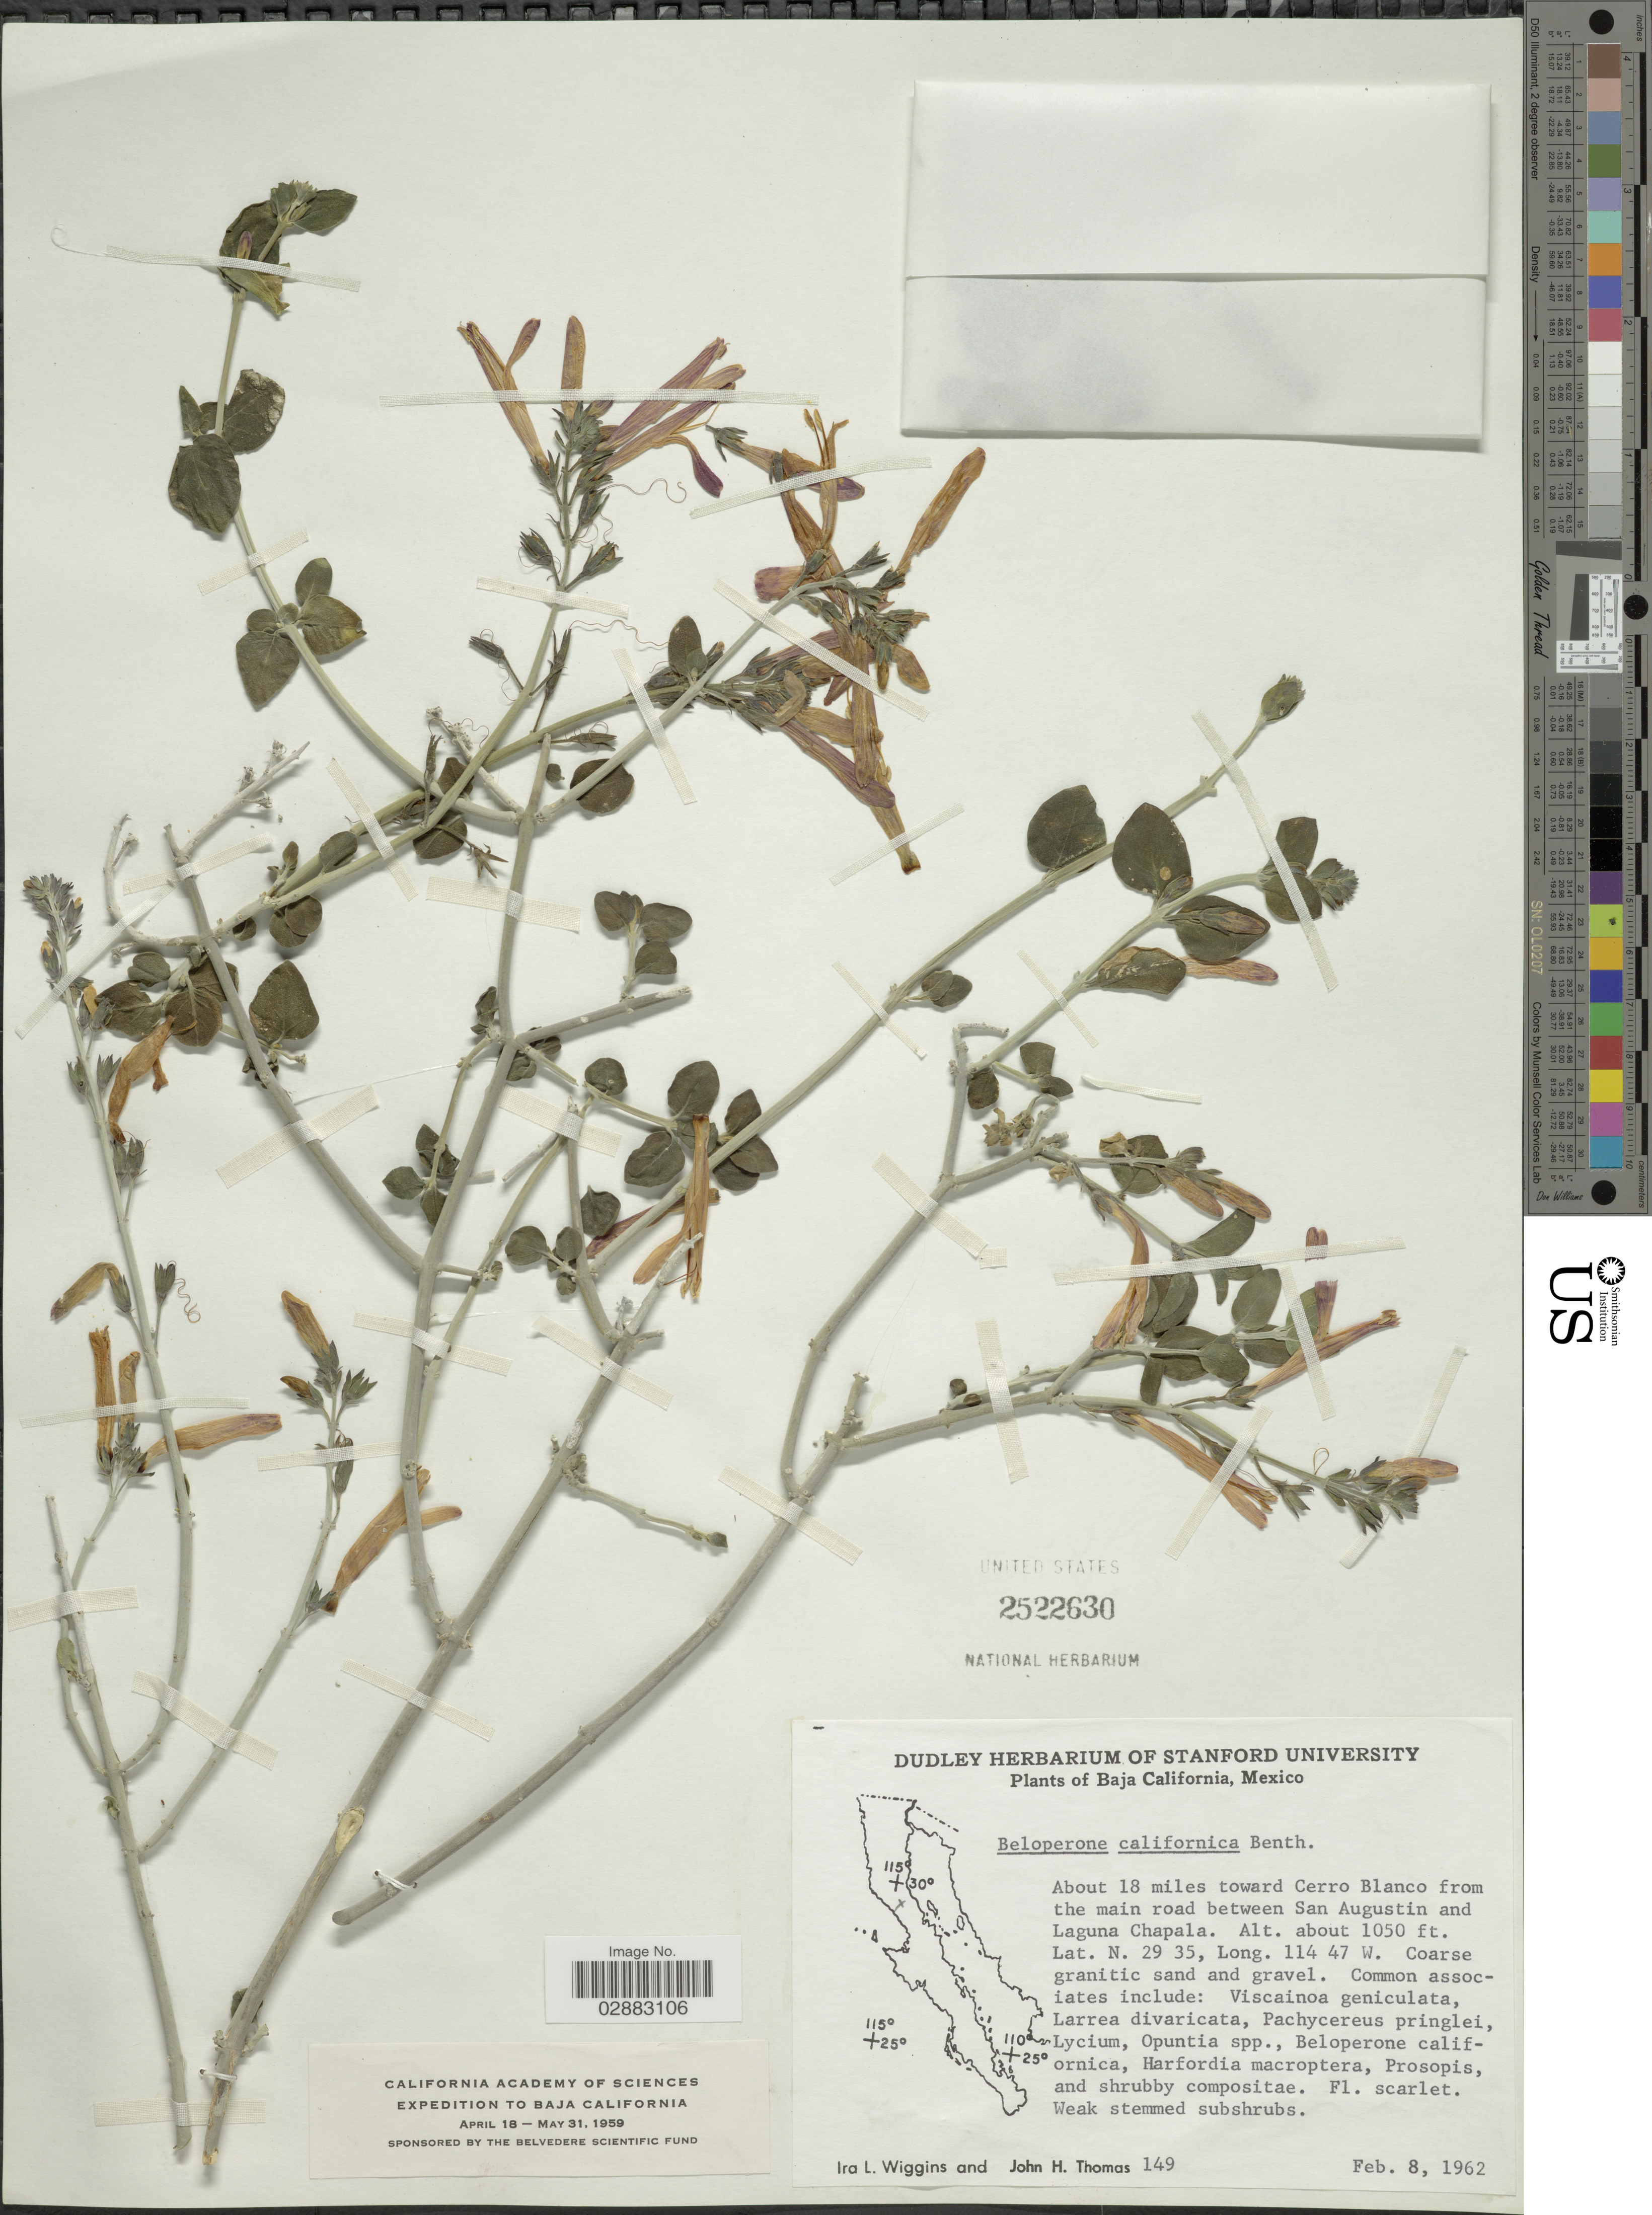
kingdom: Plantae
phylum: Tracheophyta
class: Magnoliopsida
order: Lamiales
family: Acanthaceae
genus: Beloperone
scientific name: Beloperone californica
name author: Benth.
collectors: I. L. Wiggins & J. H. Thomas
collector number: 149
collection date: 1962-02-08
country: Mexico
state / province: Baja California Norte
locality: About 18 miles toward Cerro Blanco from the main road between San Augustin and Laguna Chapala.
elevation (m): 320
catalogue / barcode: US 2522630